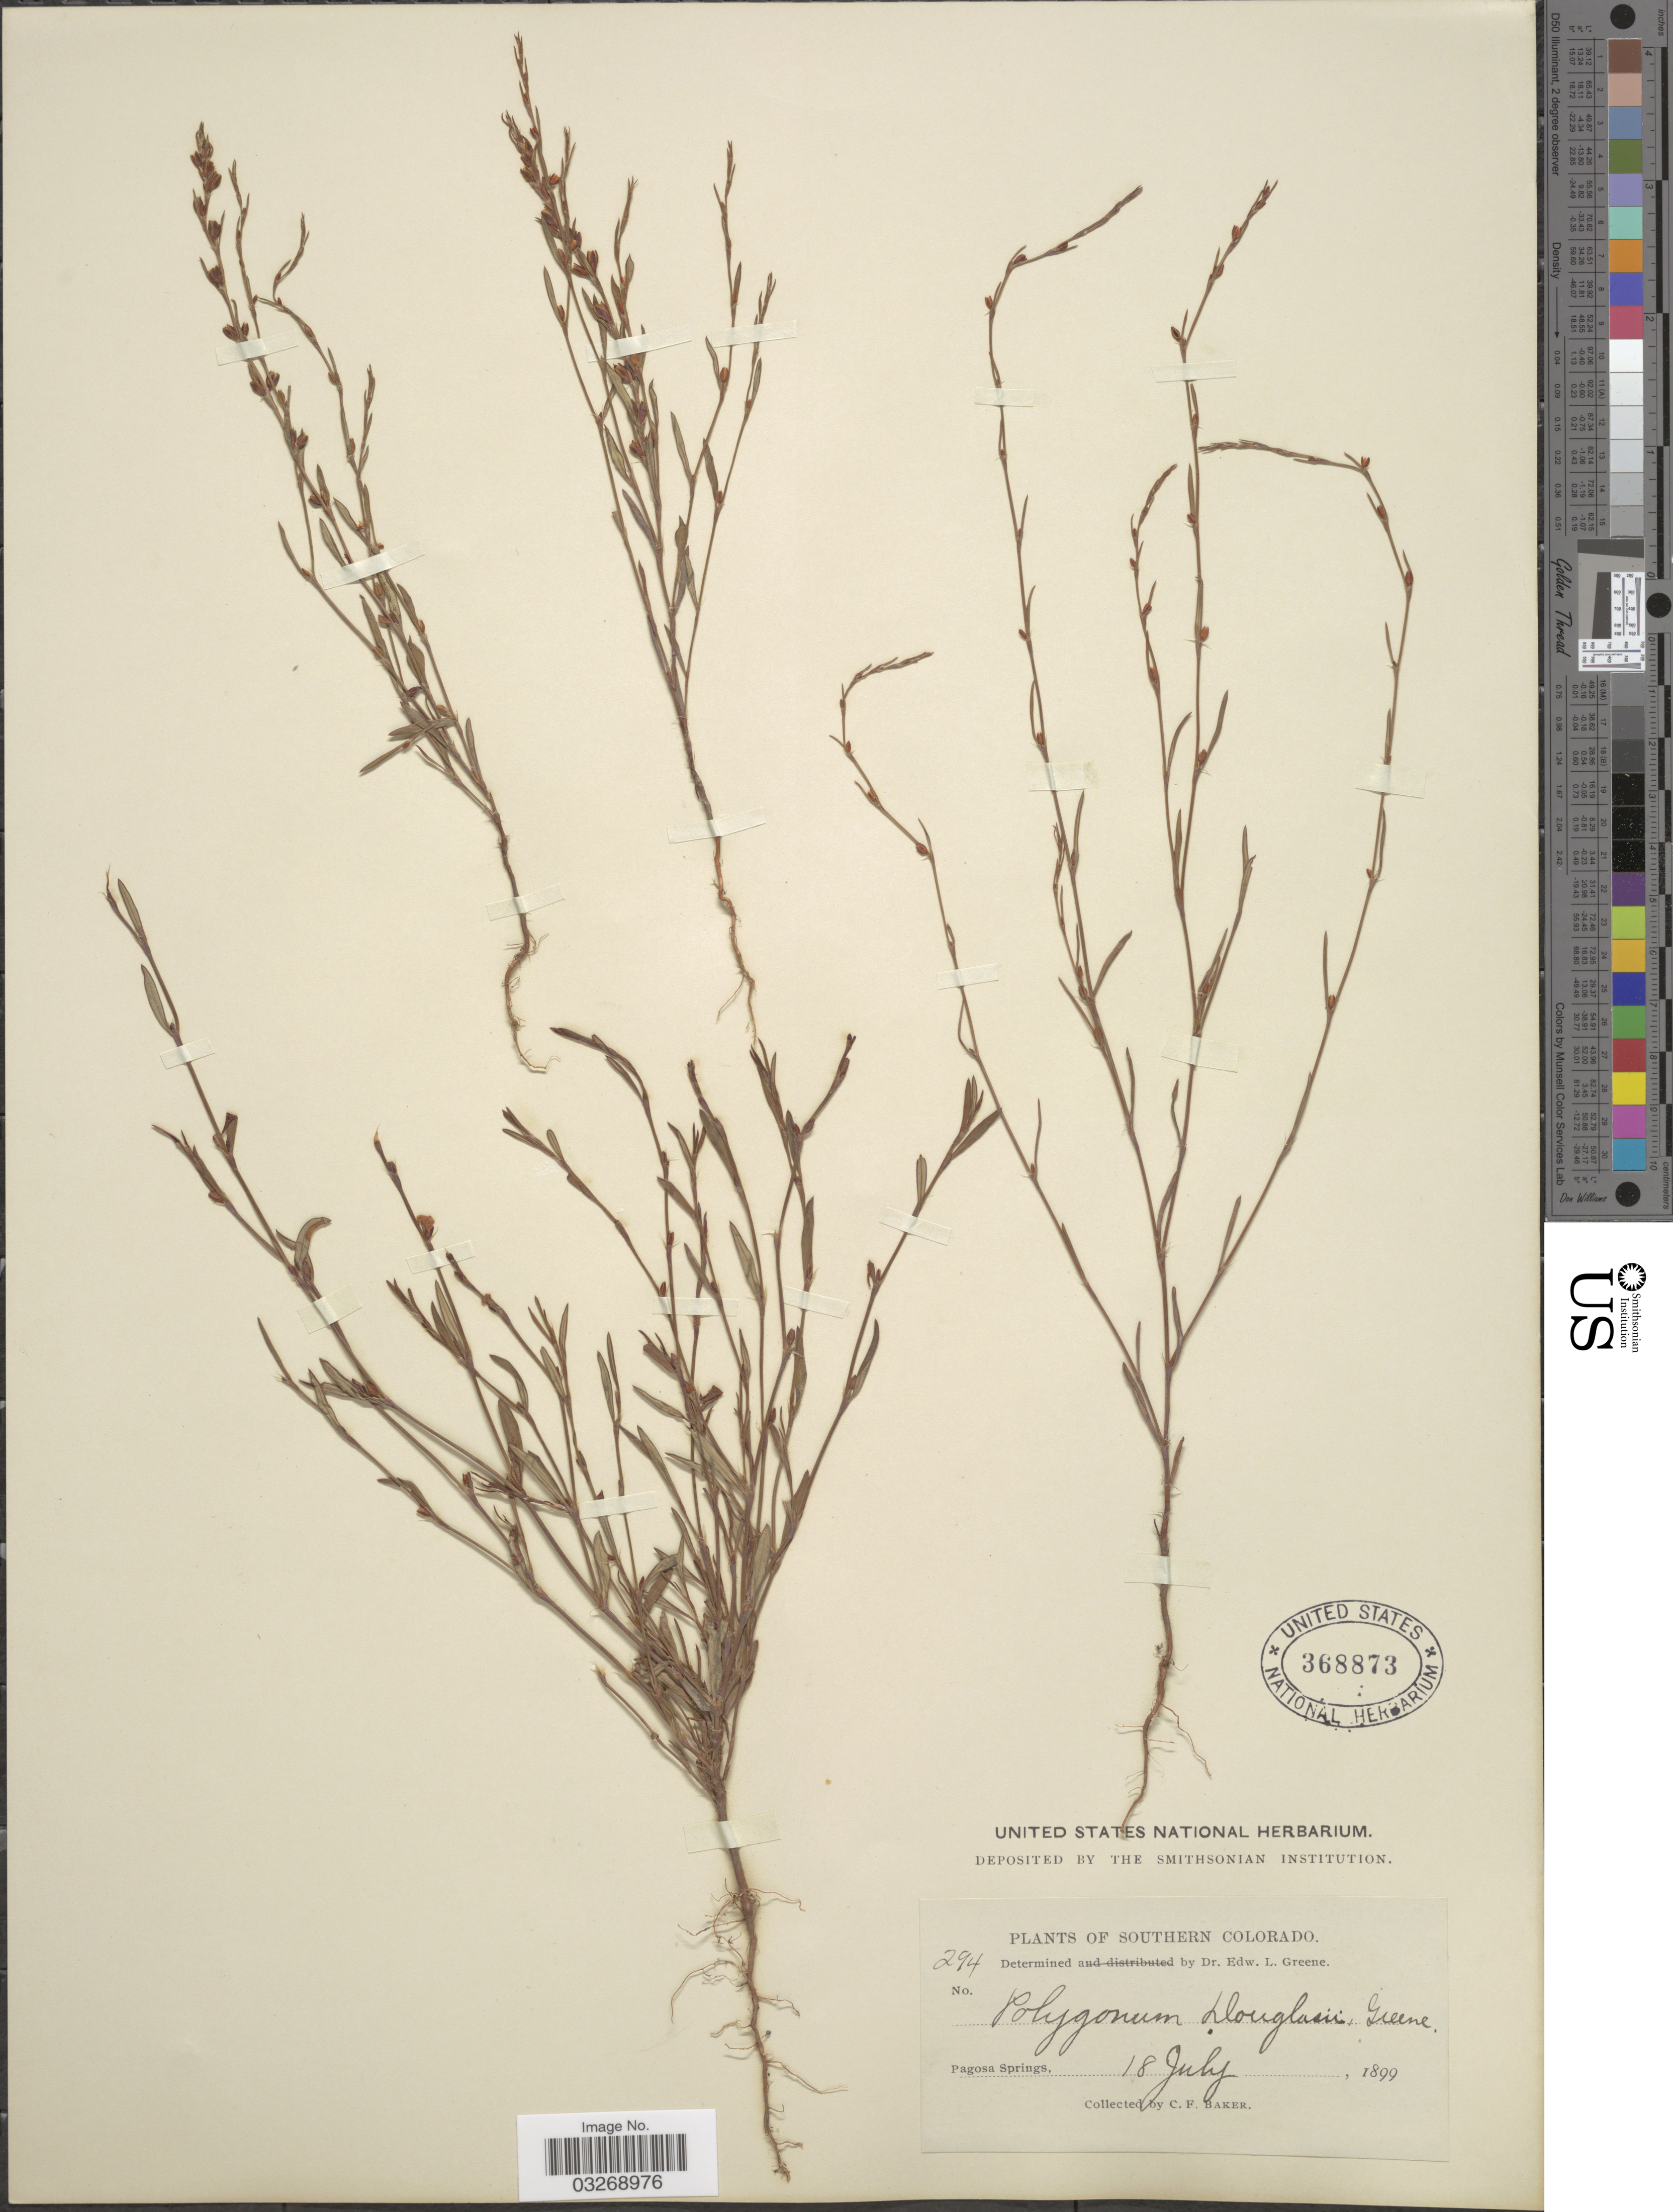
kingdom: Plantae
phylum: Tracheophyta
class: Magnoliopsida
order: Caryophyllales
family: Polygonaceae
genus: Polygonum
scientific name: Polygonum douglasii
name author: Greene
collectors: C. F. Baker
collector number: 294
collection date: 1899-07-18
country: United States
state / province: Colorado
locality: Southern Colorado. Pagosa Springs.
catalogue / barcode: US 368873